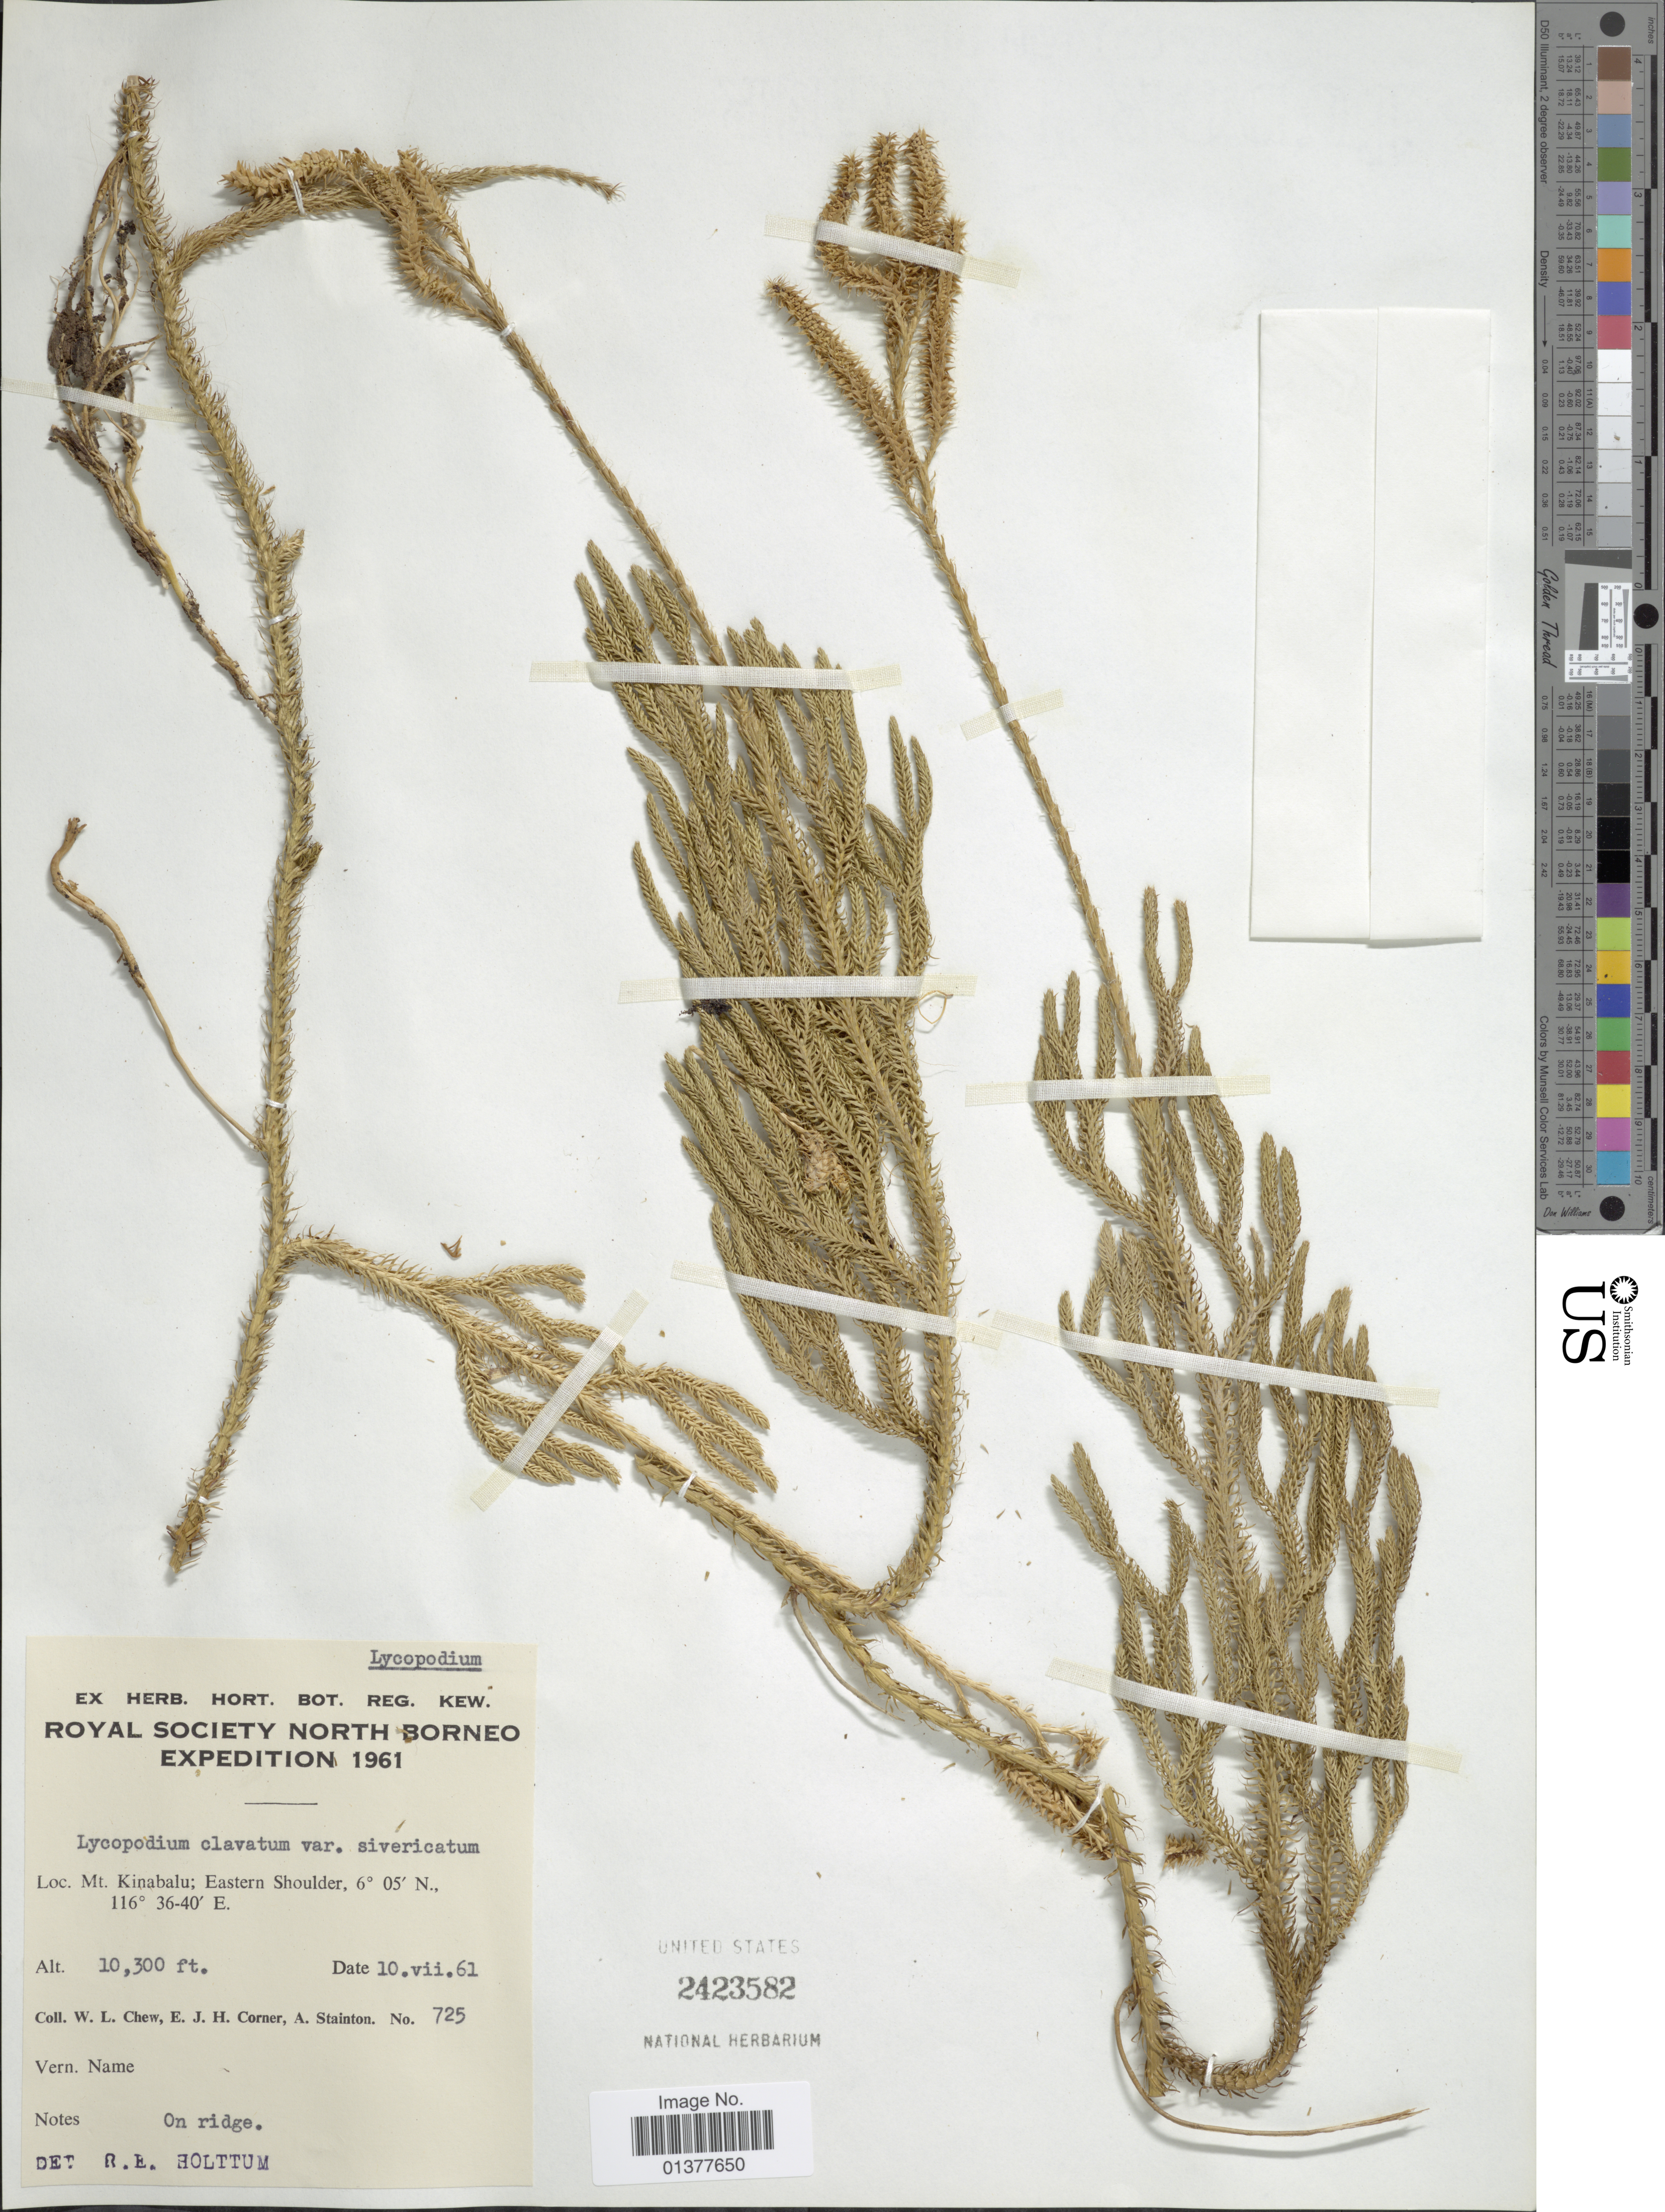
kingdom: Plantae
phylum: Tracheophyta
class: Lycopodiopsida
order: Lycopodiales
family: Lycopodiaceae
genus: Lycopodium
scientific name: Lycopodium clavatum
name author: L.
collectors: W. Chew, E. Corner & A. Stainton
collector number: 725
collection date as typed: Transcribed d/m/y: 10/7/61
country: Malaysia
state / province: Sabah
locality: Mt. Kinabalu; Eastern Shoulder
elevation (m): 3139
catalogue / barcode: US 2423582